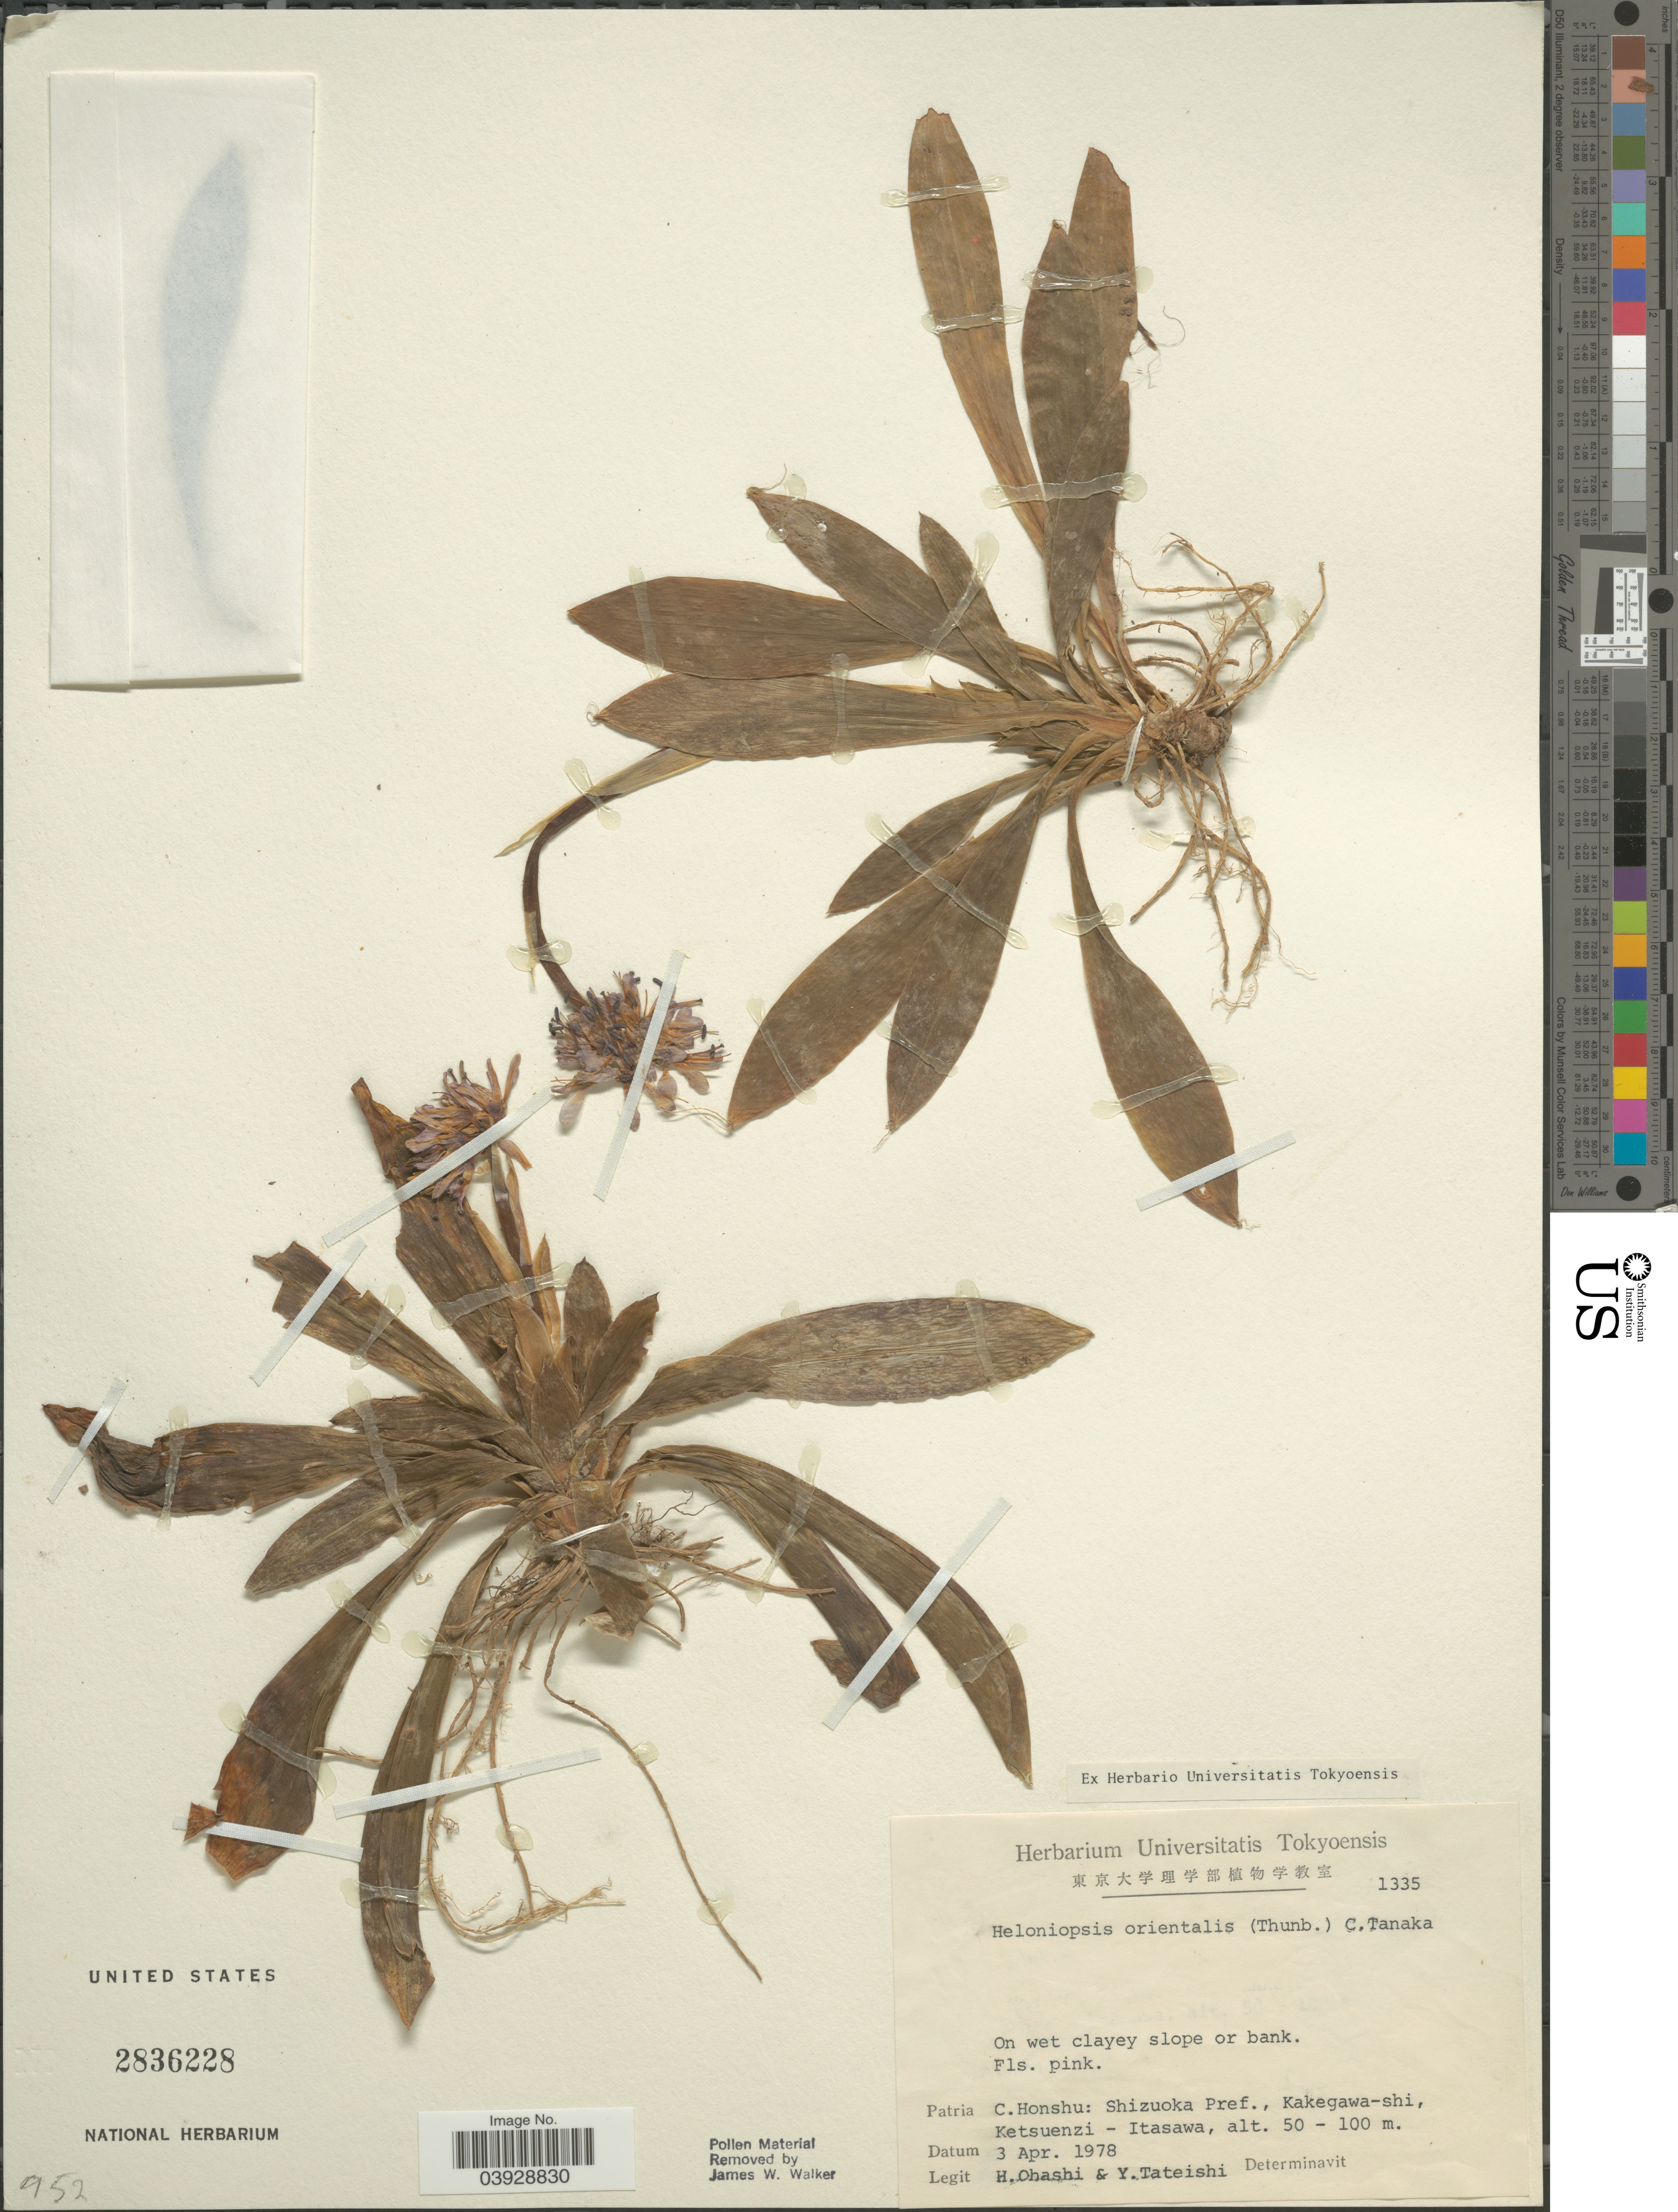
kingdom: Plantae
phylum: Tracheophyta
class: Liliopsida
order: Liliales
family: Melanthiaceae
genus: Heloniopsis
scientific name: Heloniopsis orientalis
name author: (Thunb.) C. Tanaka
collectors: H. Ohashi & Y. Tateishi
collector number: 1335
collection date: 1978-04-03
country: Japan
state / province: Sizuoka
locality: C.Honshu: Shizuoka Pref., Kakegawa-shi, Ketsuenzi - Itasawa.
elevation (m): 50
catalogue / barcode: US 2836228